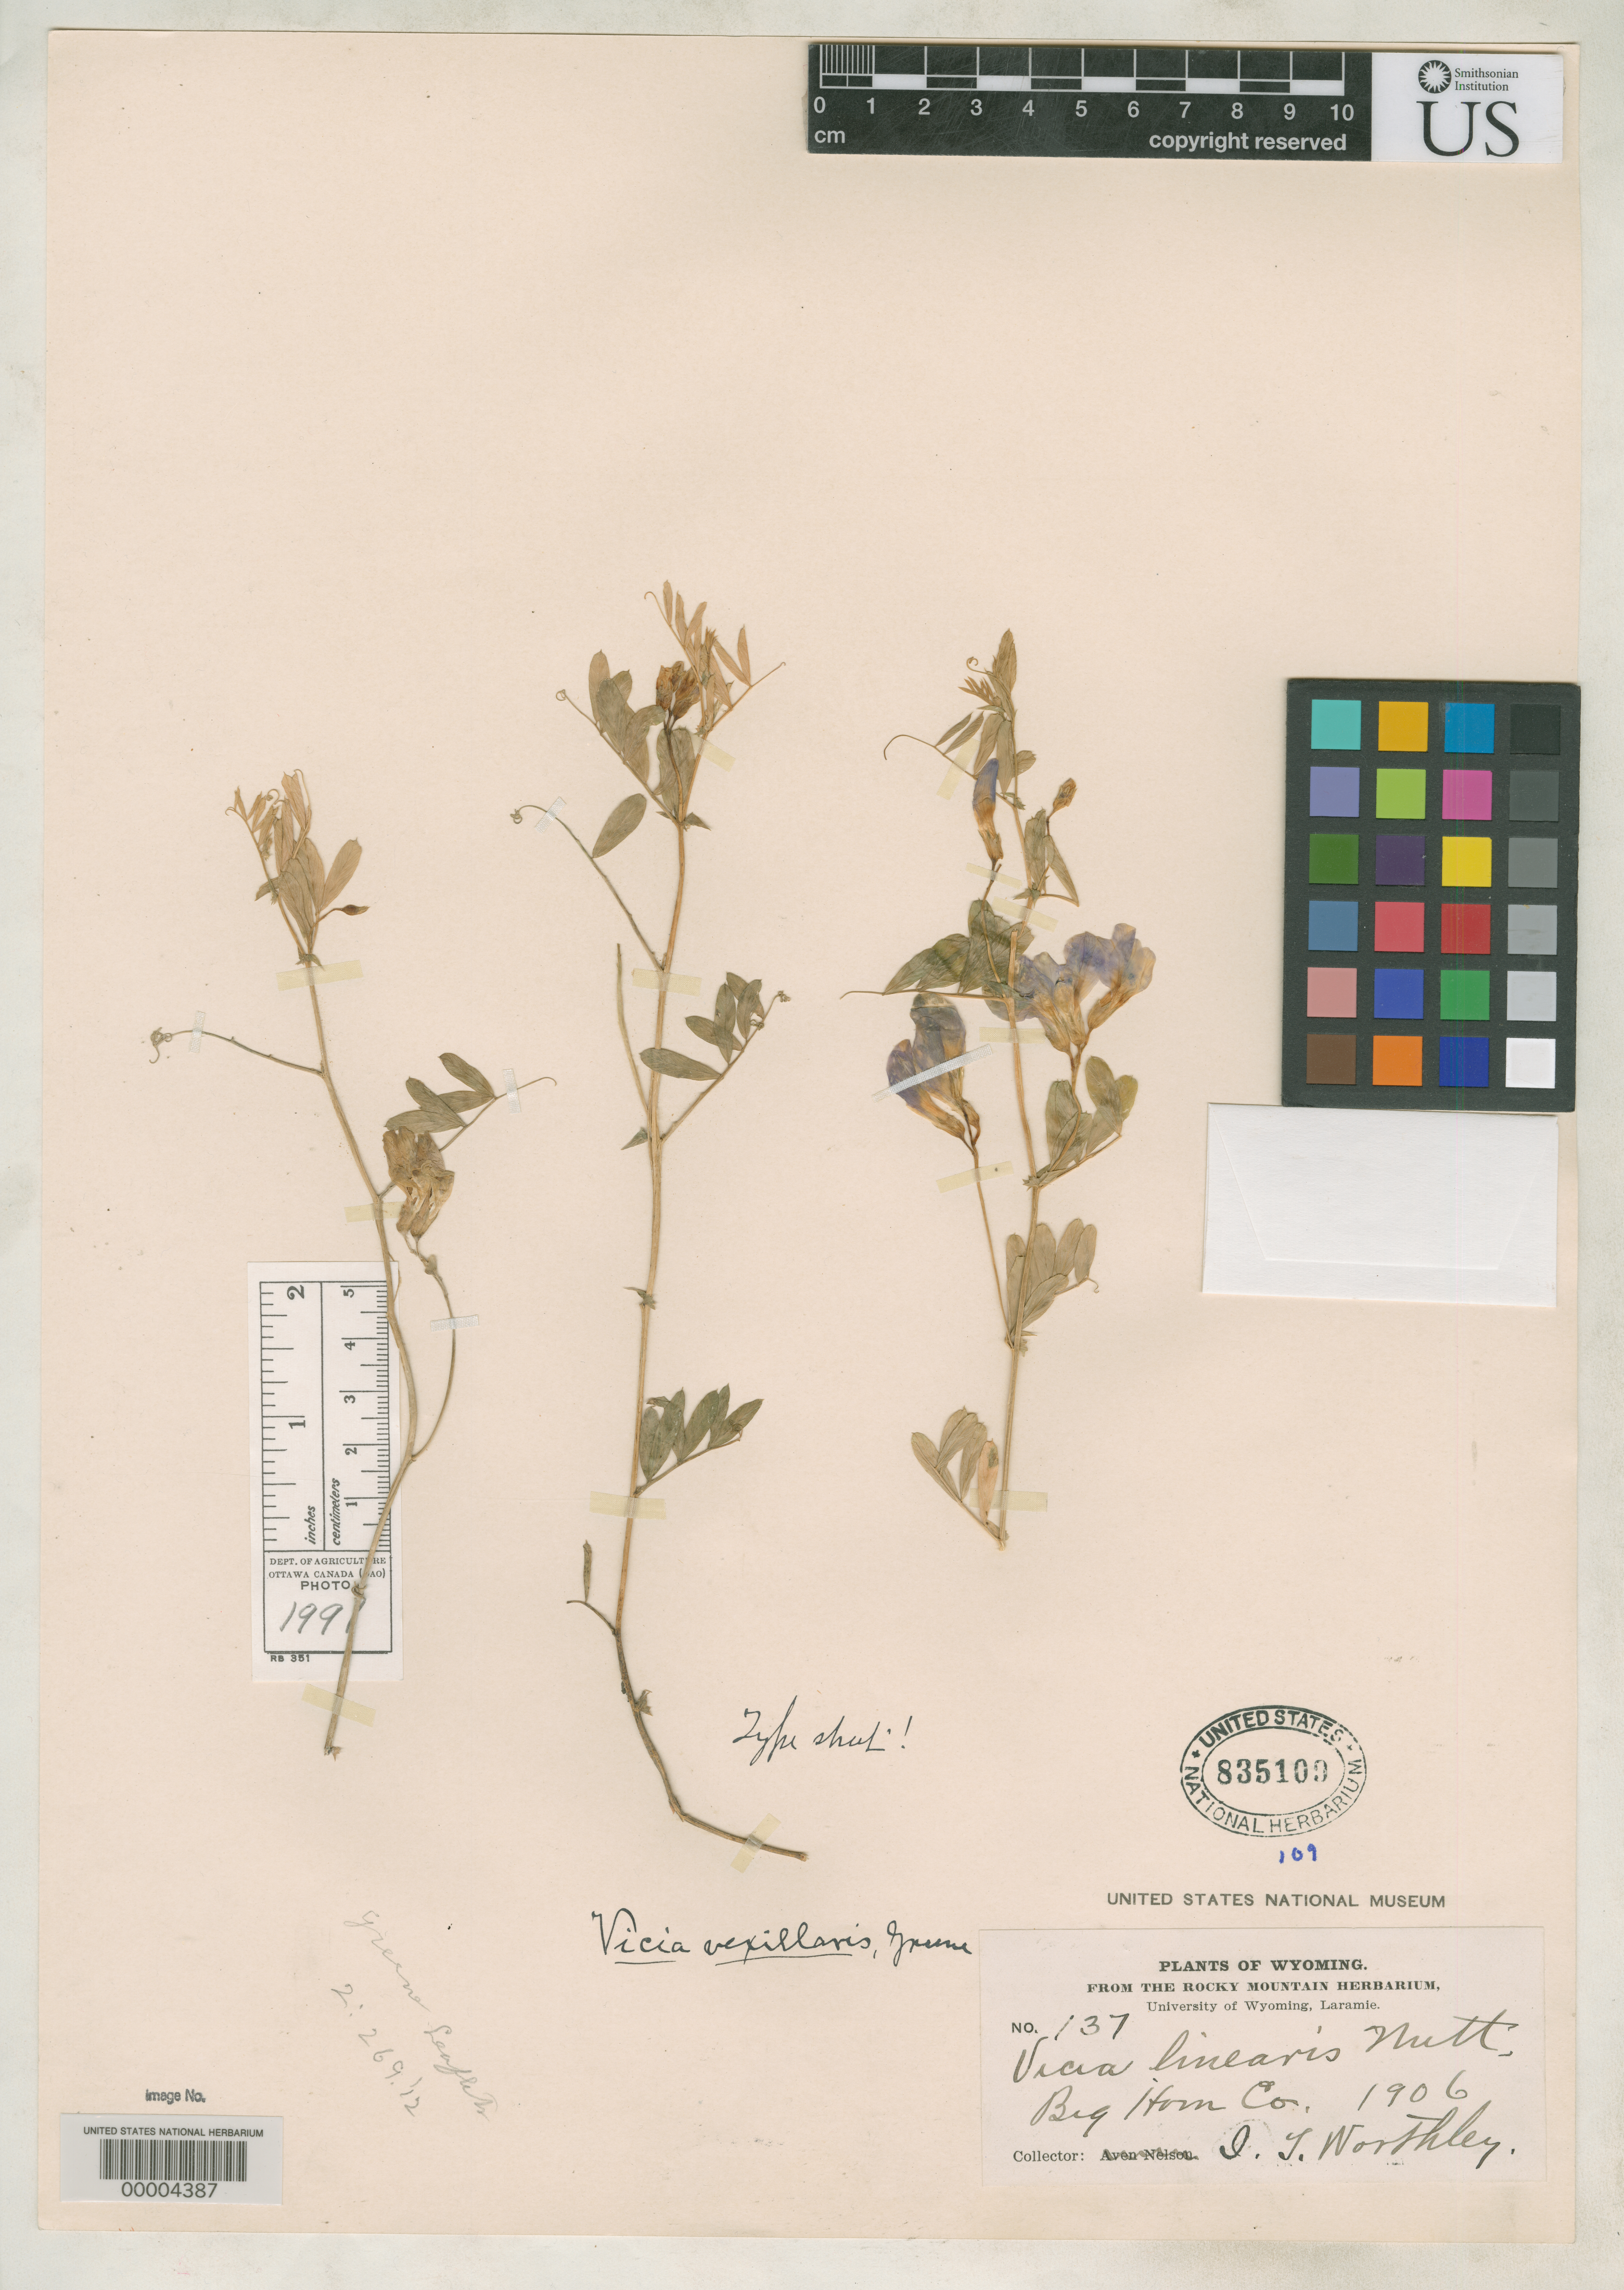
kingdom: Plantae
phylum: Tracheophyta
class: Magnoliopsida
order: Fabales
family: Fabaceae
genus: Vicia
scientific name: Vicia vexillaris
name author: Greene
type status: Holotype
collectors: I. Worthley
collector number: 137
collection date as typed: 1906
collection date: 1906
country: United States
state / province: Wyoming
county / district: Big Horn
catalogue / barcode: US 835109